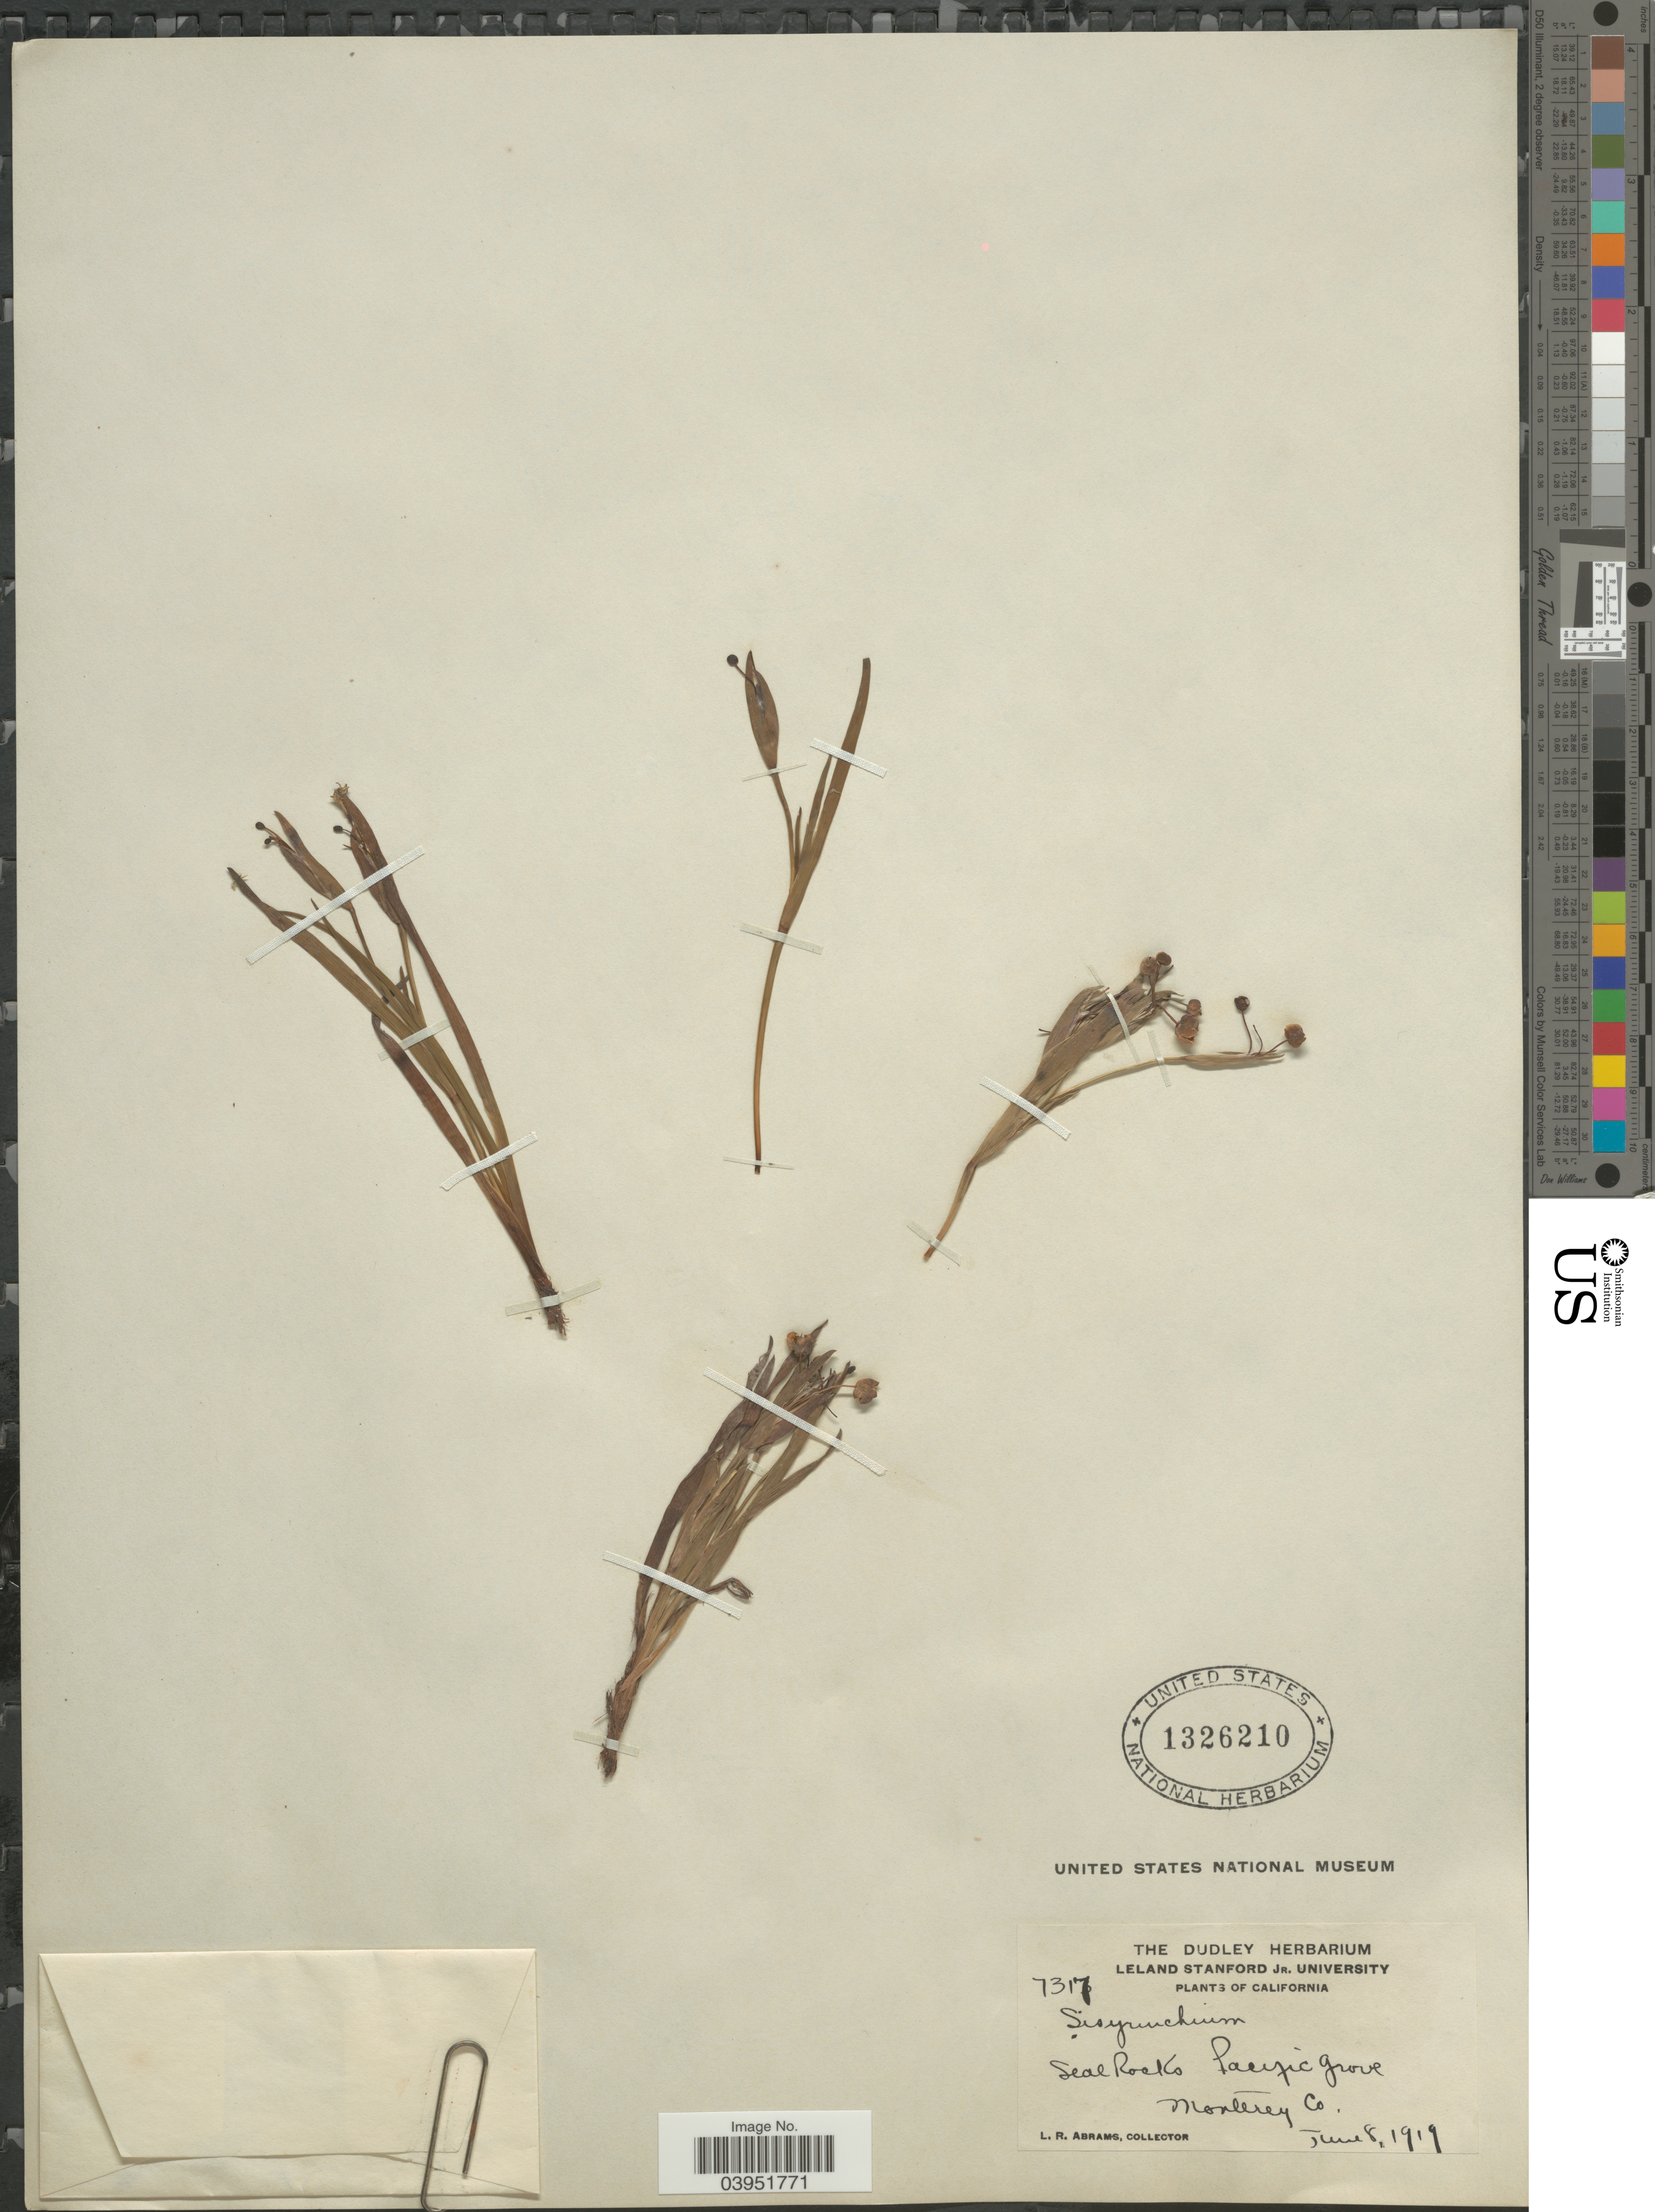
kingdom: Plantae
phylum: Tracheophyta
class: Liliopsida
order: Asparagales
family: Iridaceae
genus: Sisyrinchium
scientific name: Sisyrinchium sp.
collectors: L. Abrams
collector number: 7317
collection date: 1919-06-08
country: United States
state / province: California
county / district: Monterey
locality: Seal Rocks. Pacific Grove. Monterey Co.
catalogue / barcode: US 1326210